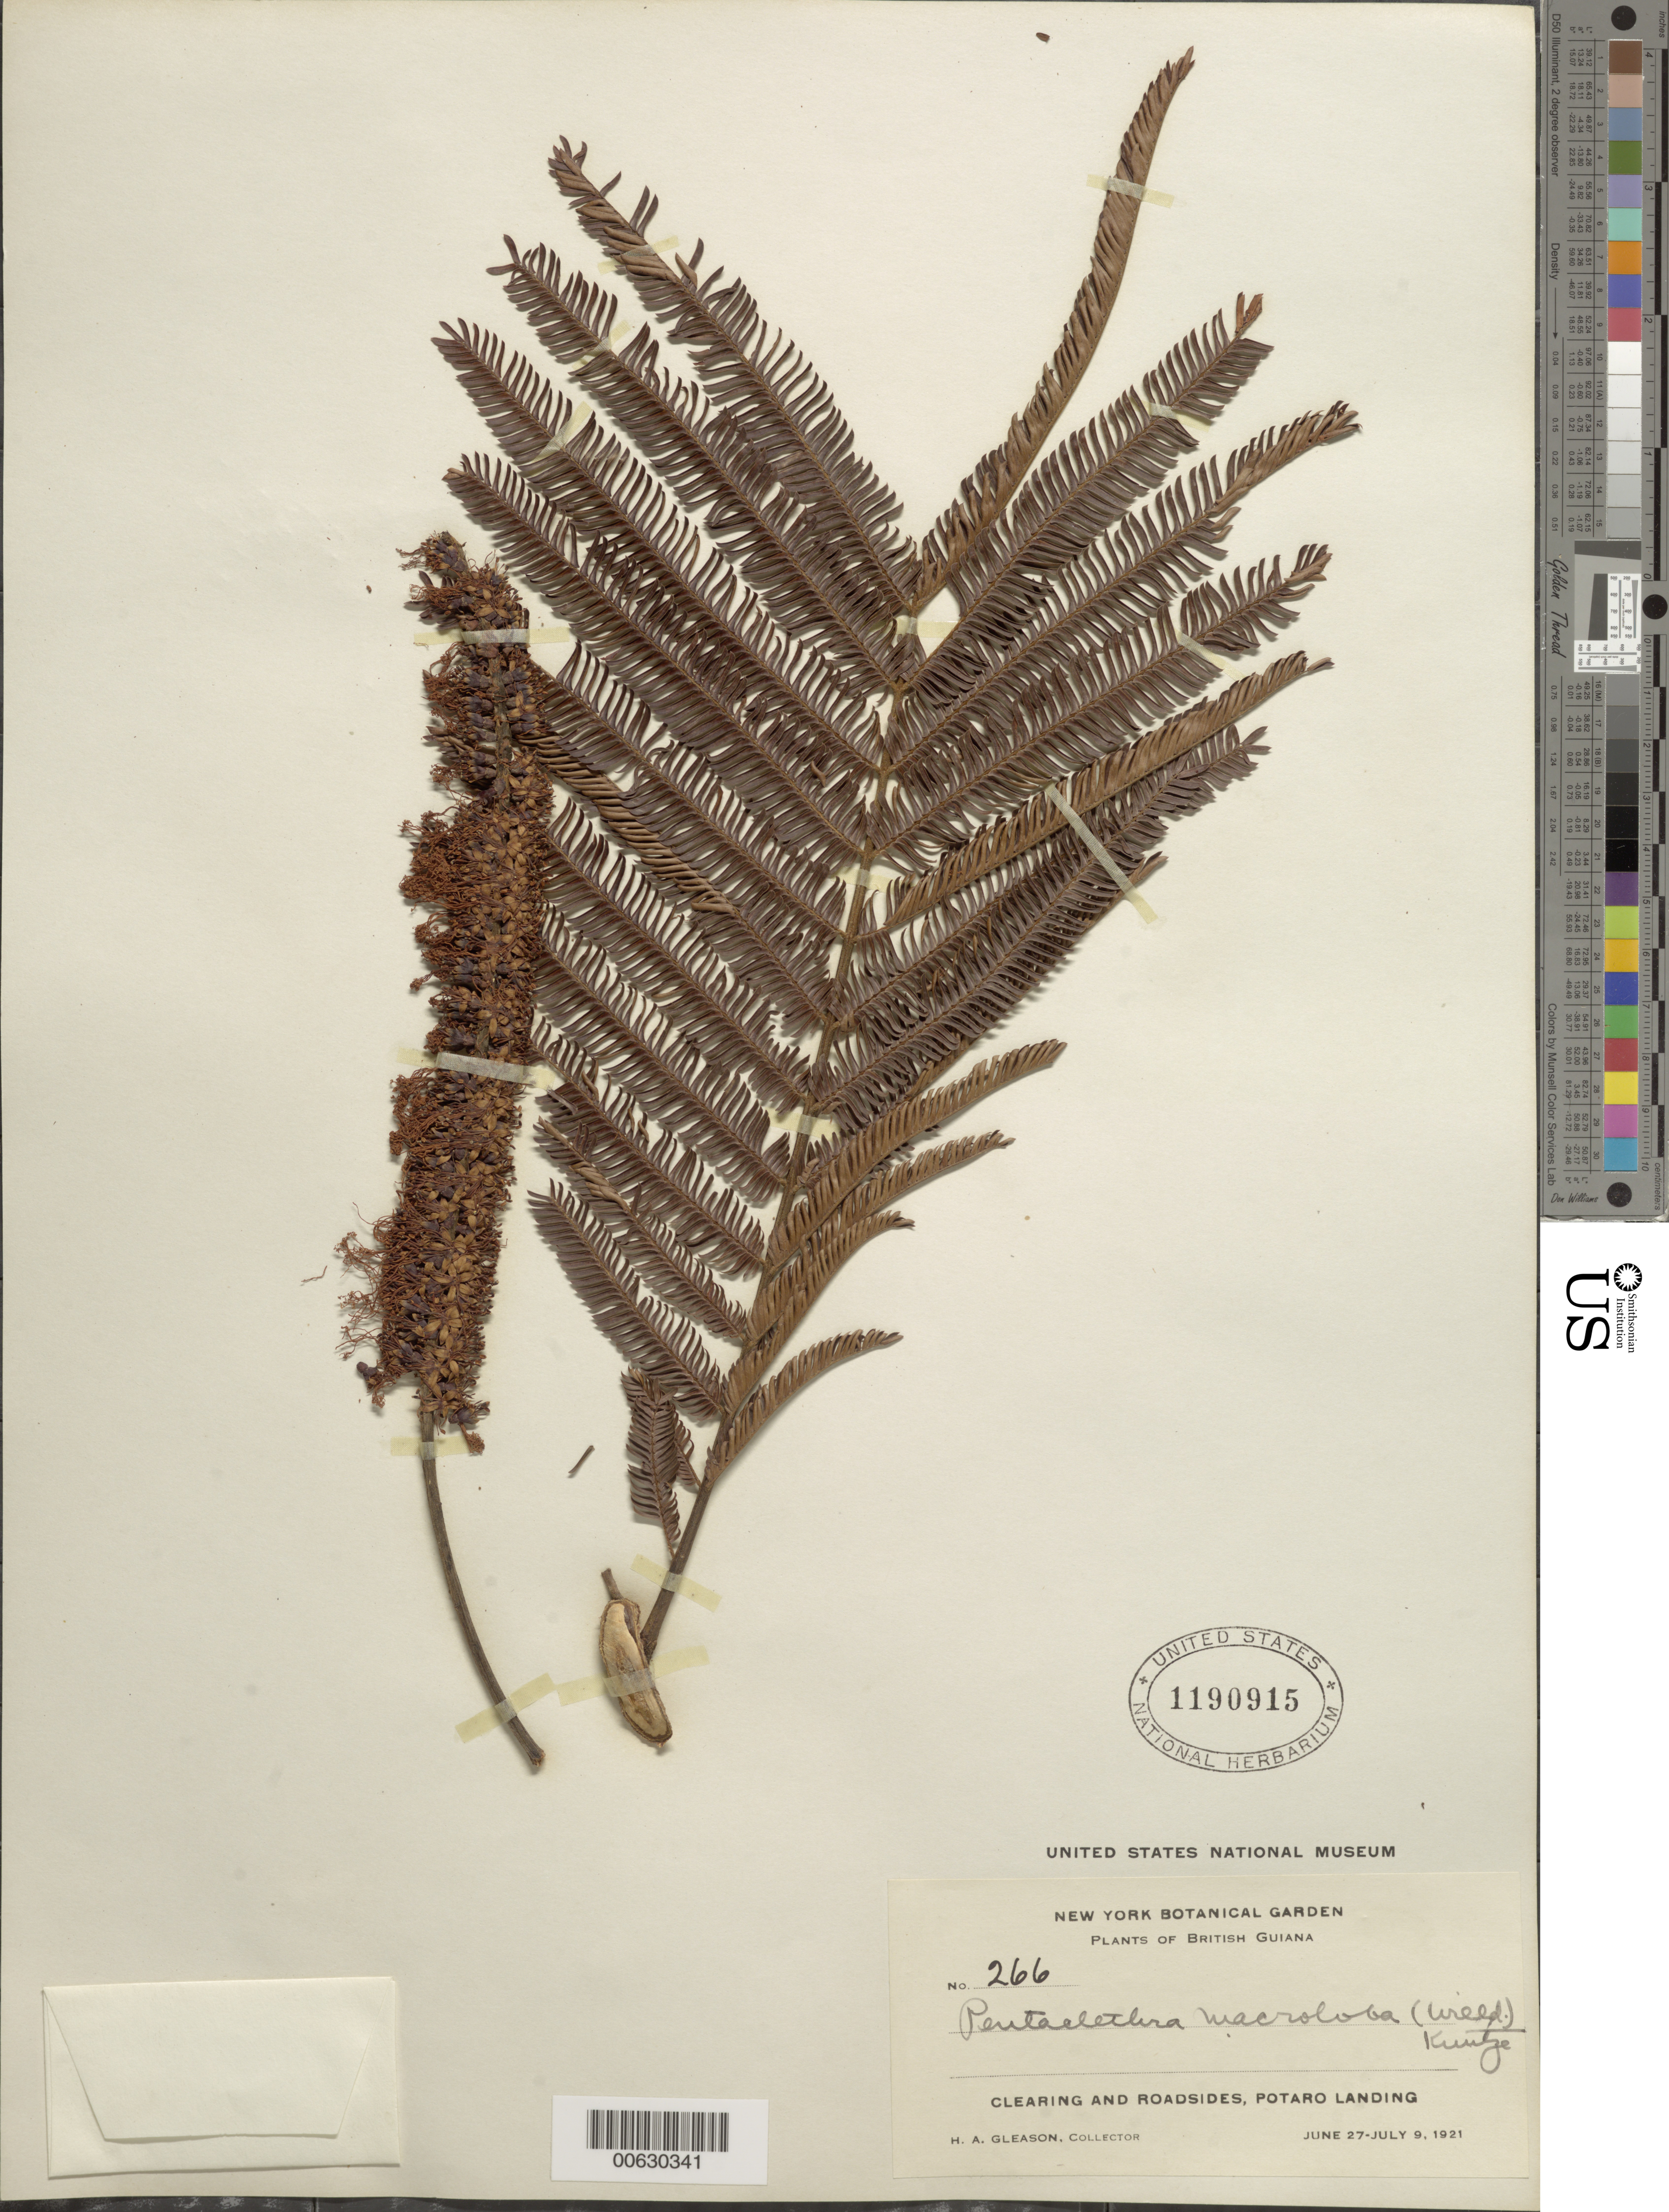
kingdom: Plantae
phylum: Tracheophyta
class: Magnoliopsida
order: Fabales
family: Fabaceae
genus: Pentaclethra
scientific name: Pentaclethra macroloba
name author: (Willd.) Kuntze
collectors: H. A. Gleason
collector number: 266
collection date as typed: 27-Jun-21 to 9-Jul-21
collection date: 1921-06-27/1921-07-09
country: Guyana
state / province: Potaro-Siparuni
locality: Kangaruma, Potaro Landing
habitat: Clearing and roadsides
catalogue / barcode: US 1190915